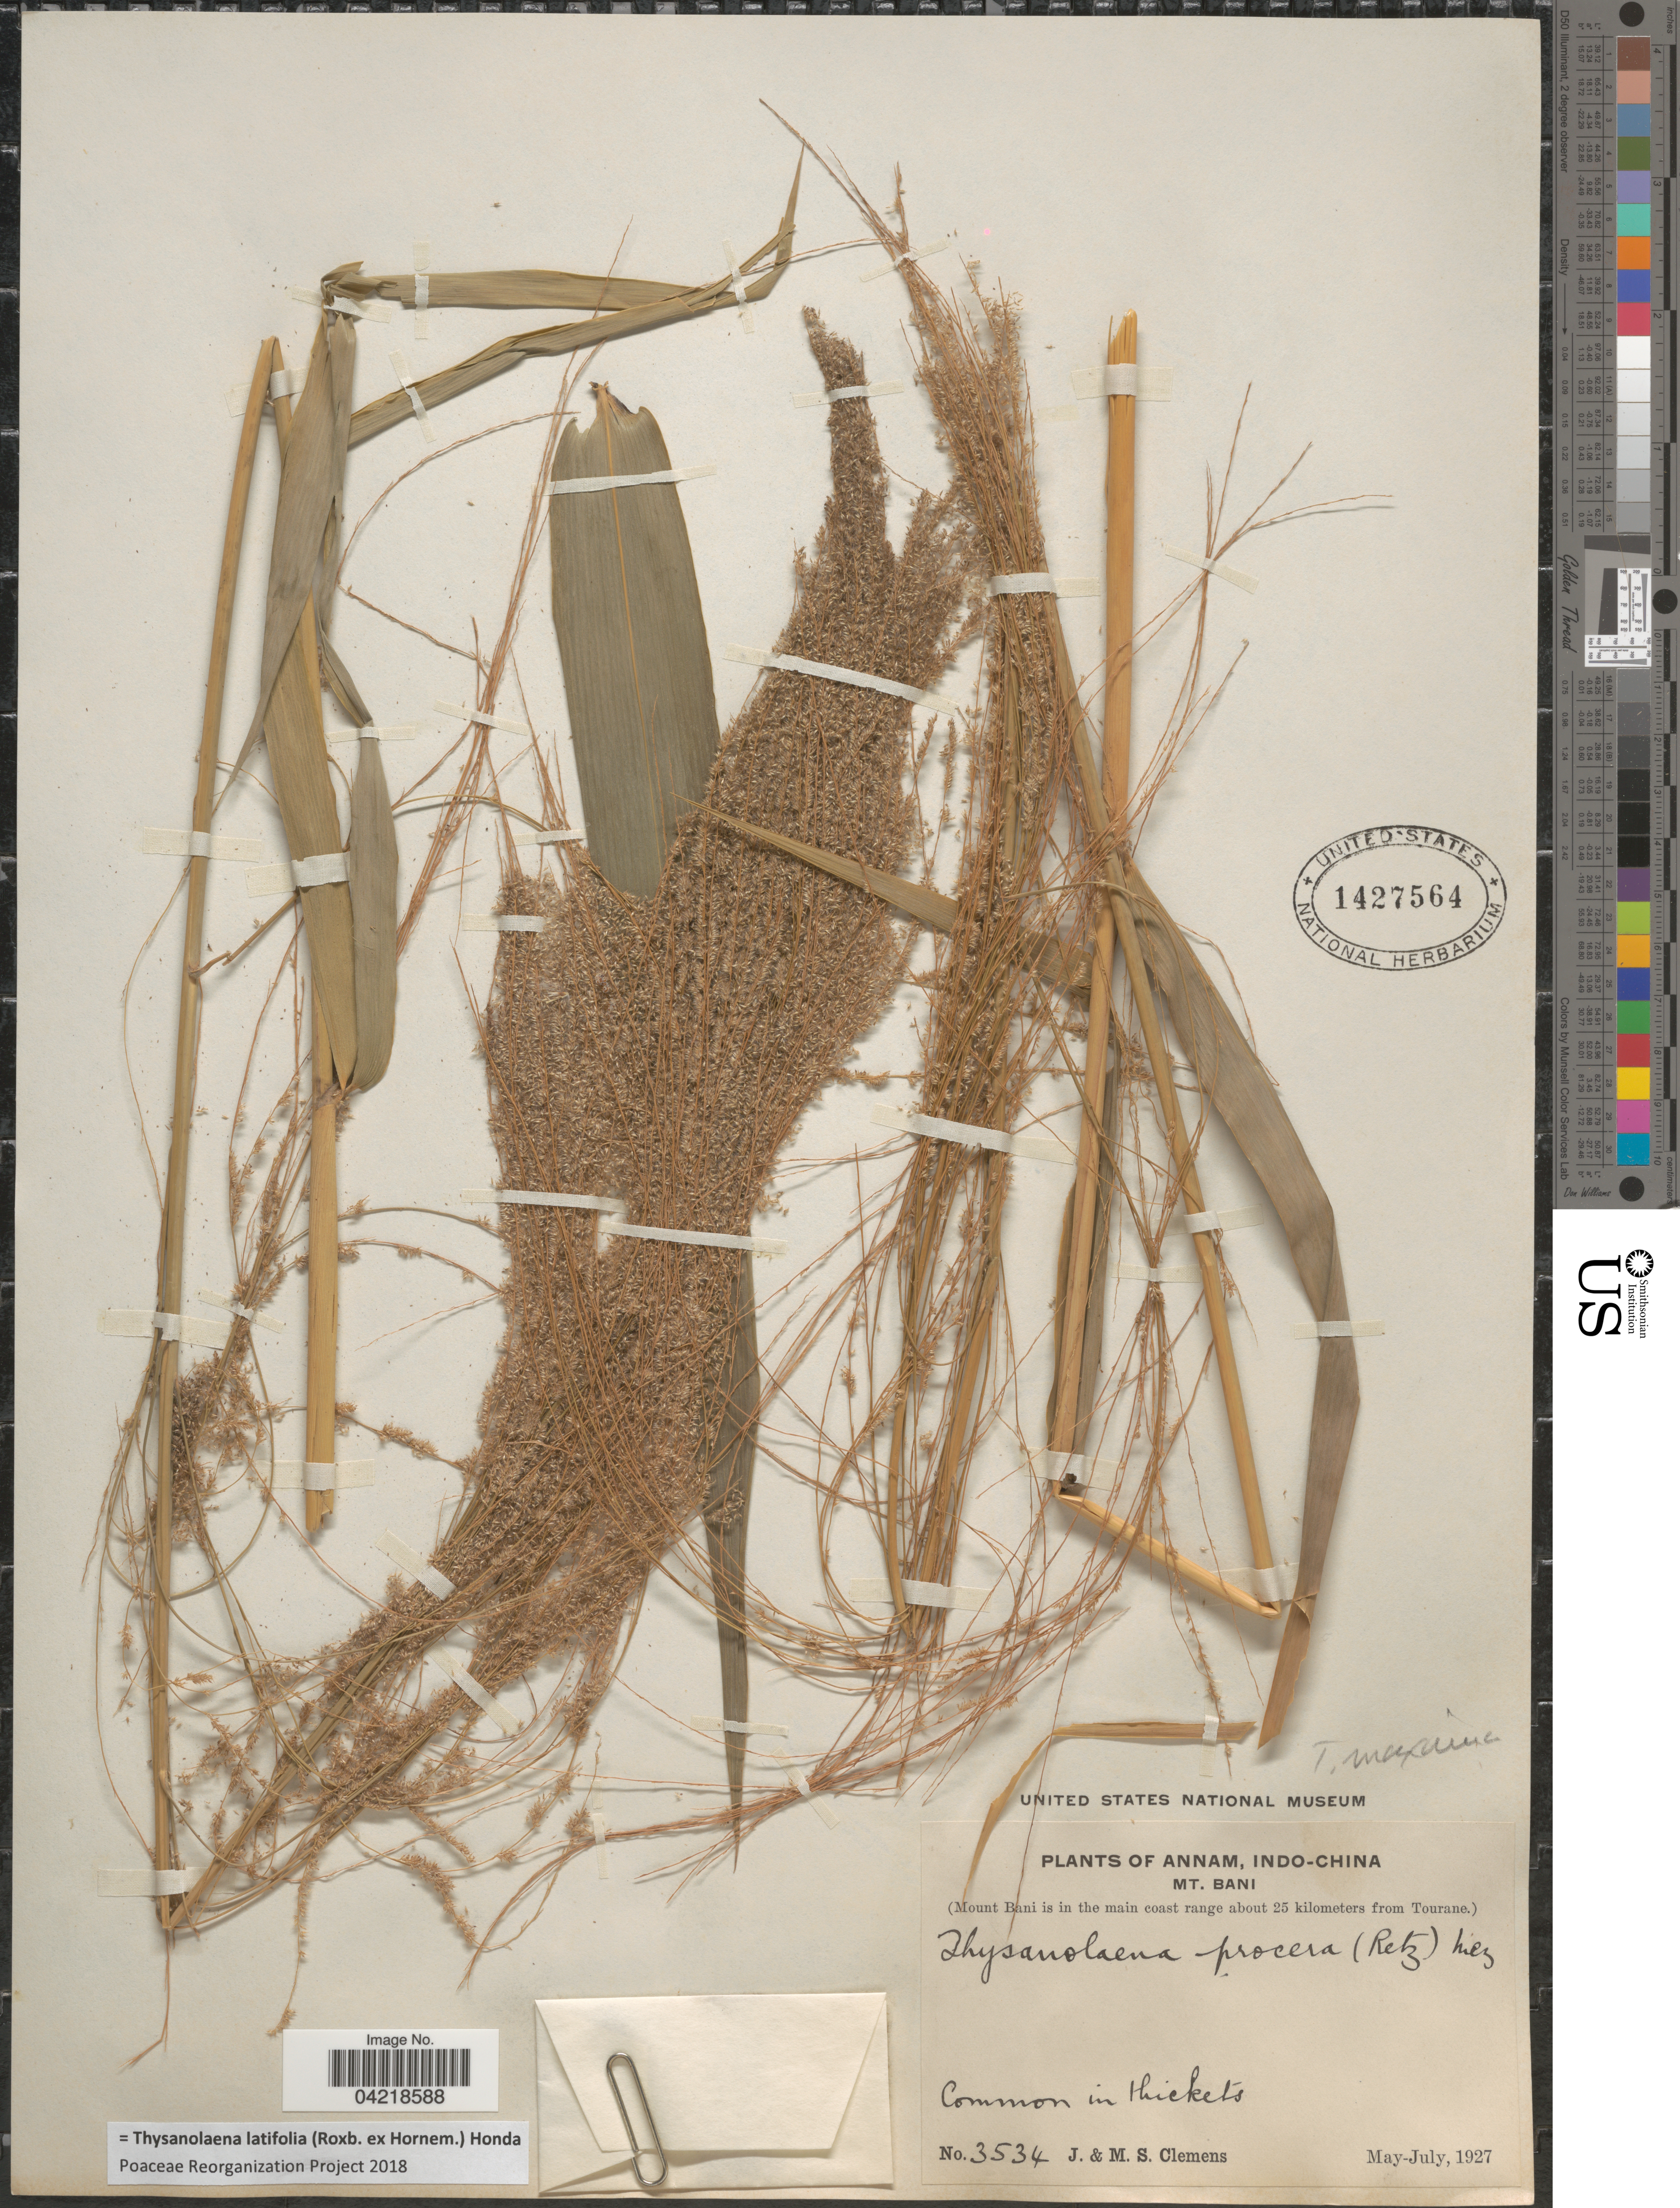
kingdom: Plantae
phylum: Tracheophyta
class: Liliopsida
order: Poales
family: Poaceae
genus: Thysanolaena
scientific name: Thysanolaena latifolia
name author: (Roxb. ex Hornem.) Honda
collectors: J. Clemens & M. S. Clemens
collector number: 3534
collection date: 1927-05/1927-07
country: Vietnam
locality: Annam, Indo-China. Mt. Bani. (Mount Bani is in the main coast range about 25 kilometers from Tourane).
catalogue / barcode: US 1427564